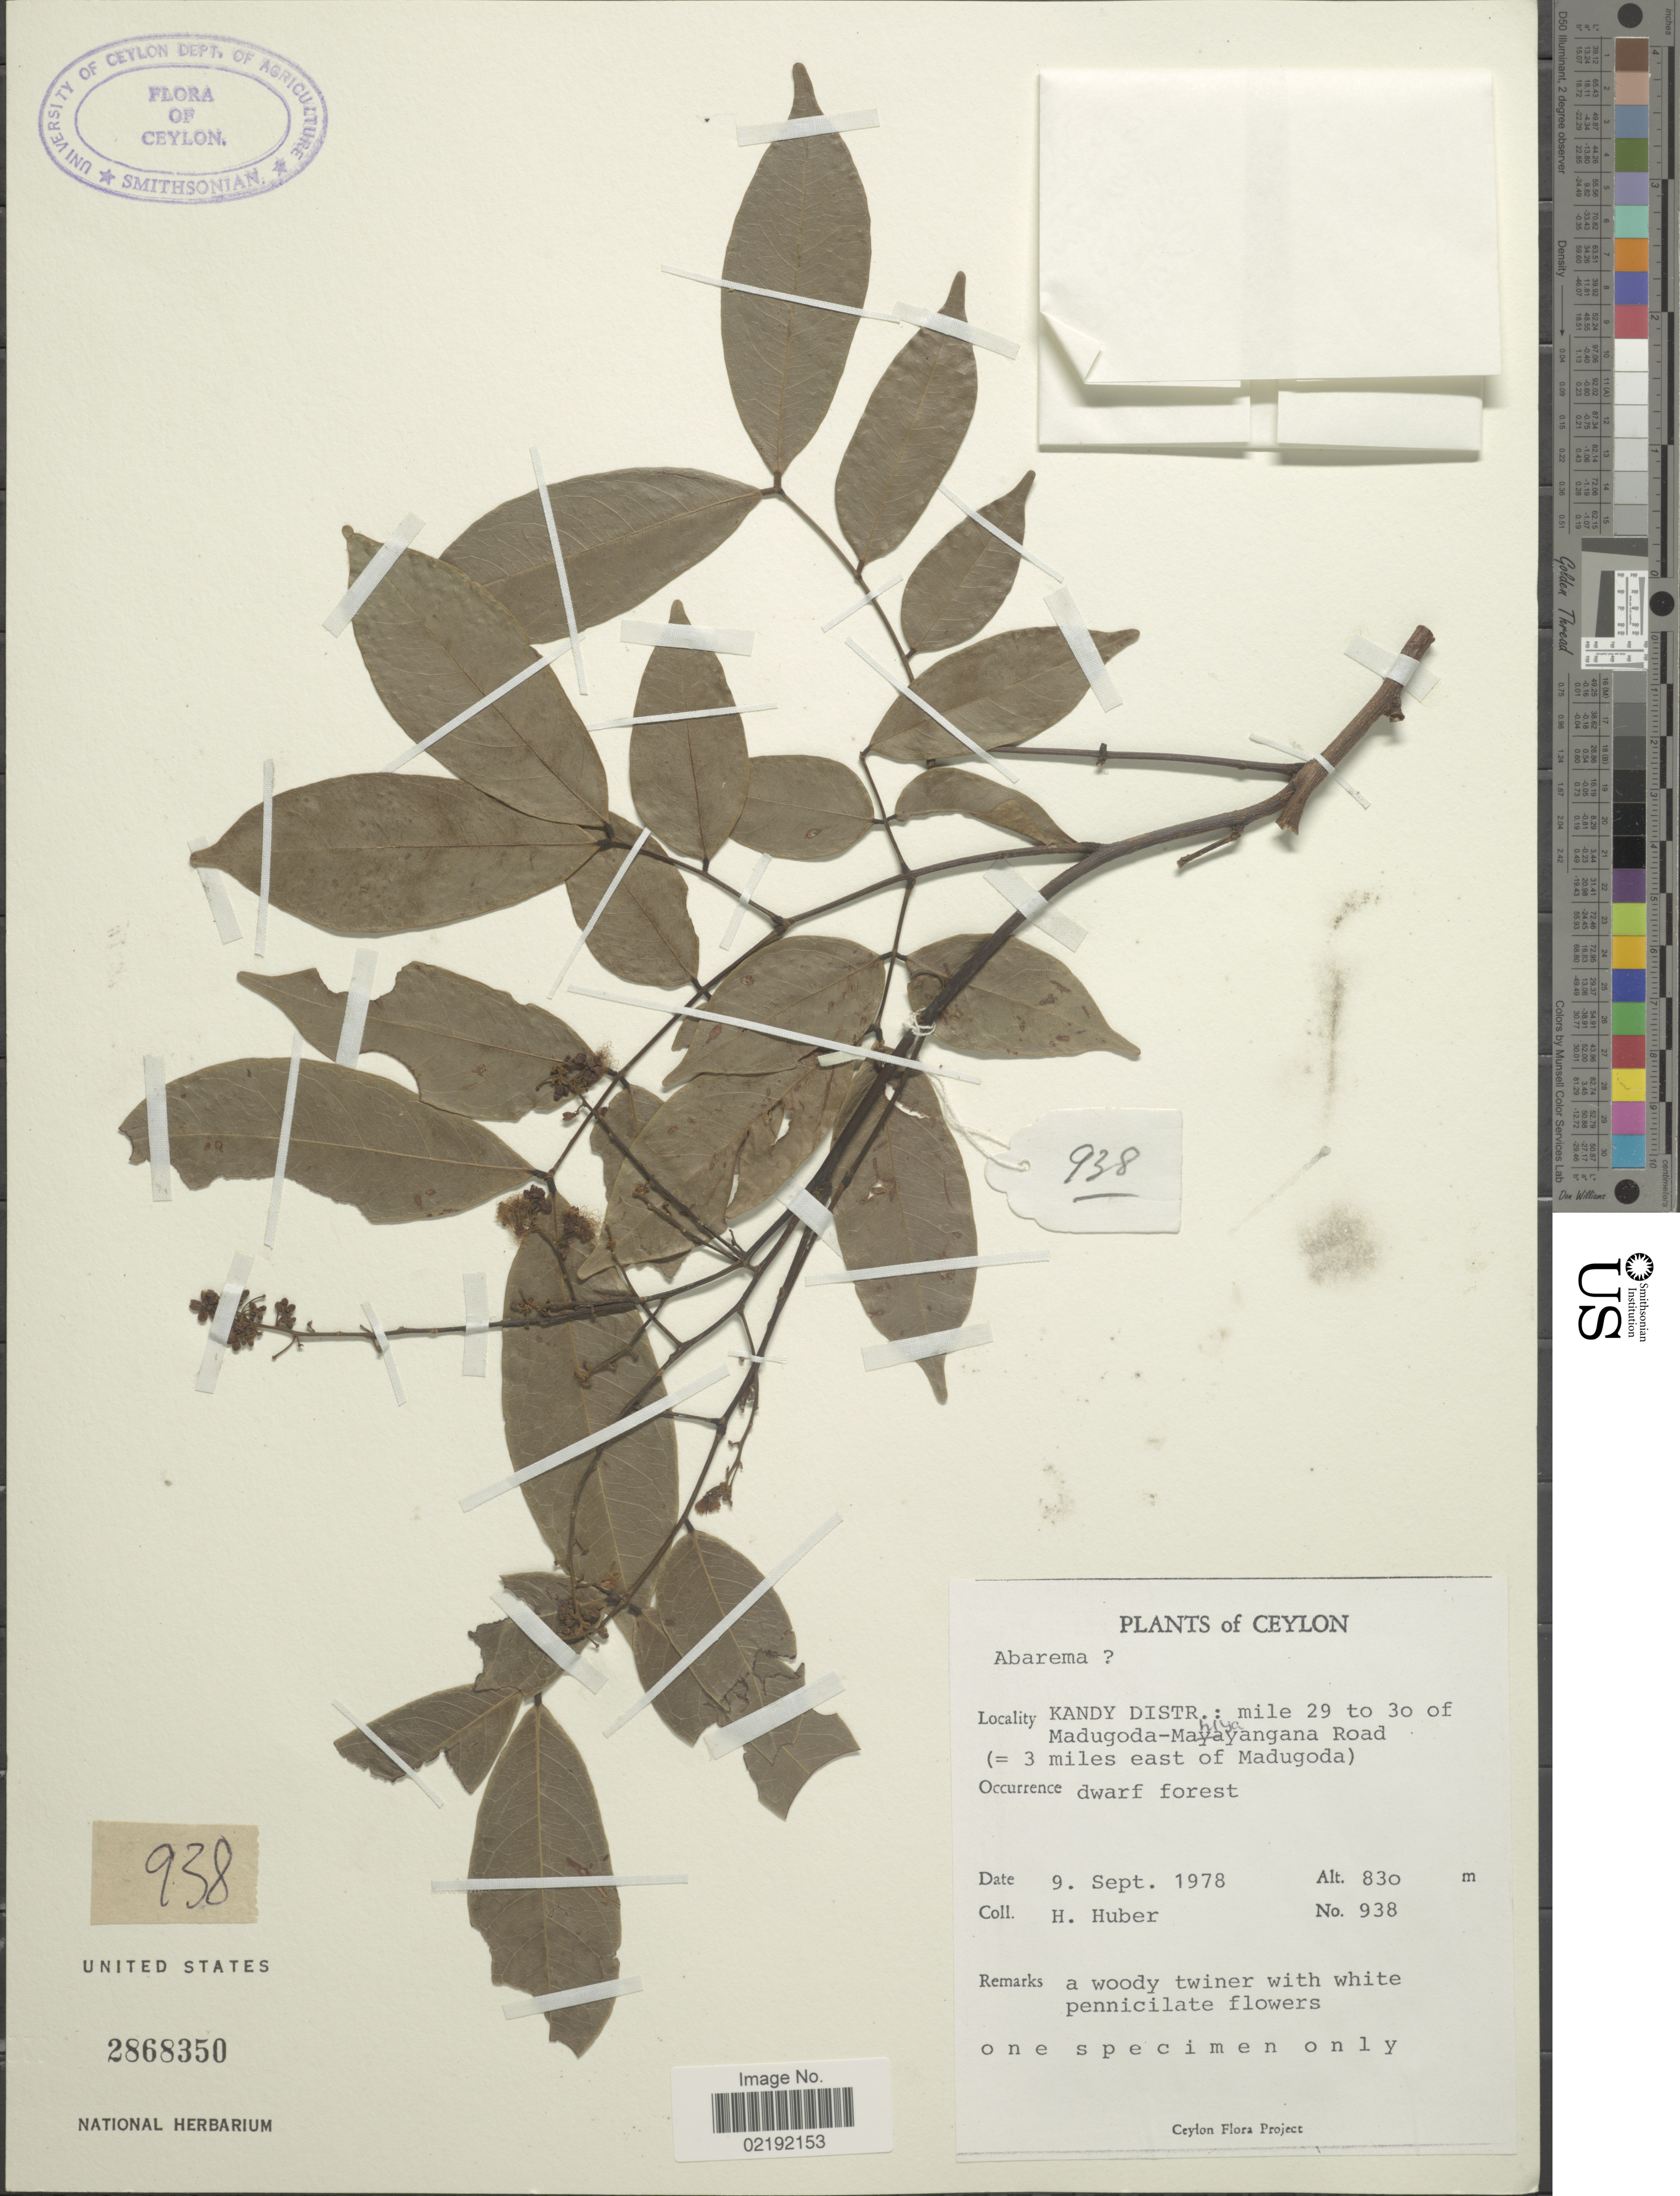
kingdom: Plantae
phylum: Tracheophyta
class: Magnoliopsida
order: Fabales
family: Fabaceae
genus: Pithecellobium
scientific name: Pithecellobium sp.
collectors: H. Huber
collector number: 938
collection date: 1978-09-09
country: Sri Lanka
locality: Ceylon. Kandy Distr.: mile 29 to 30 of Madugoda-Mahiyayangana Road (= 3 miles east of Madugoda)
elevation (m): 830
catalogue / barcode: US 2868350